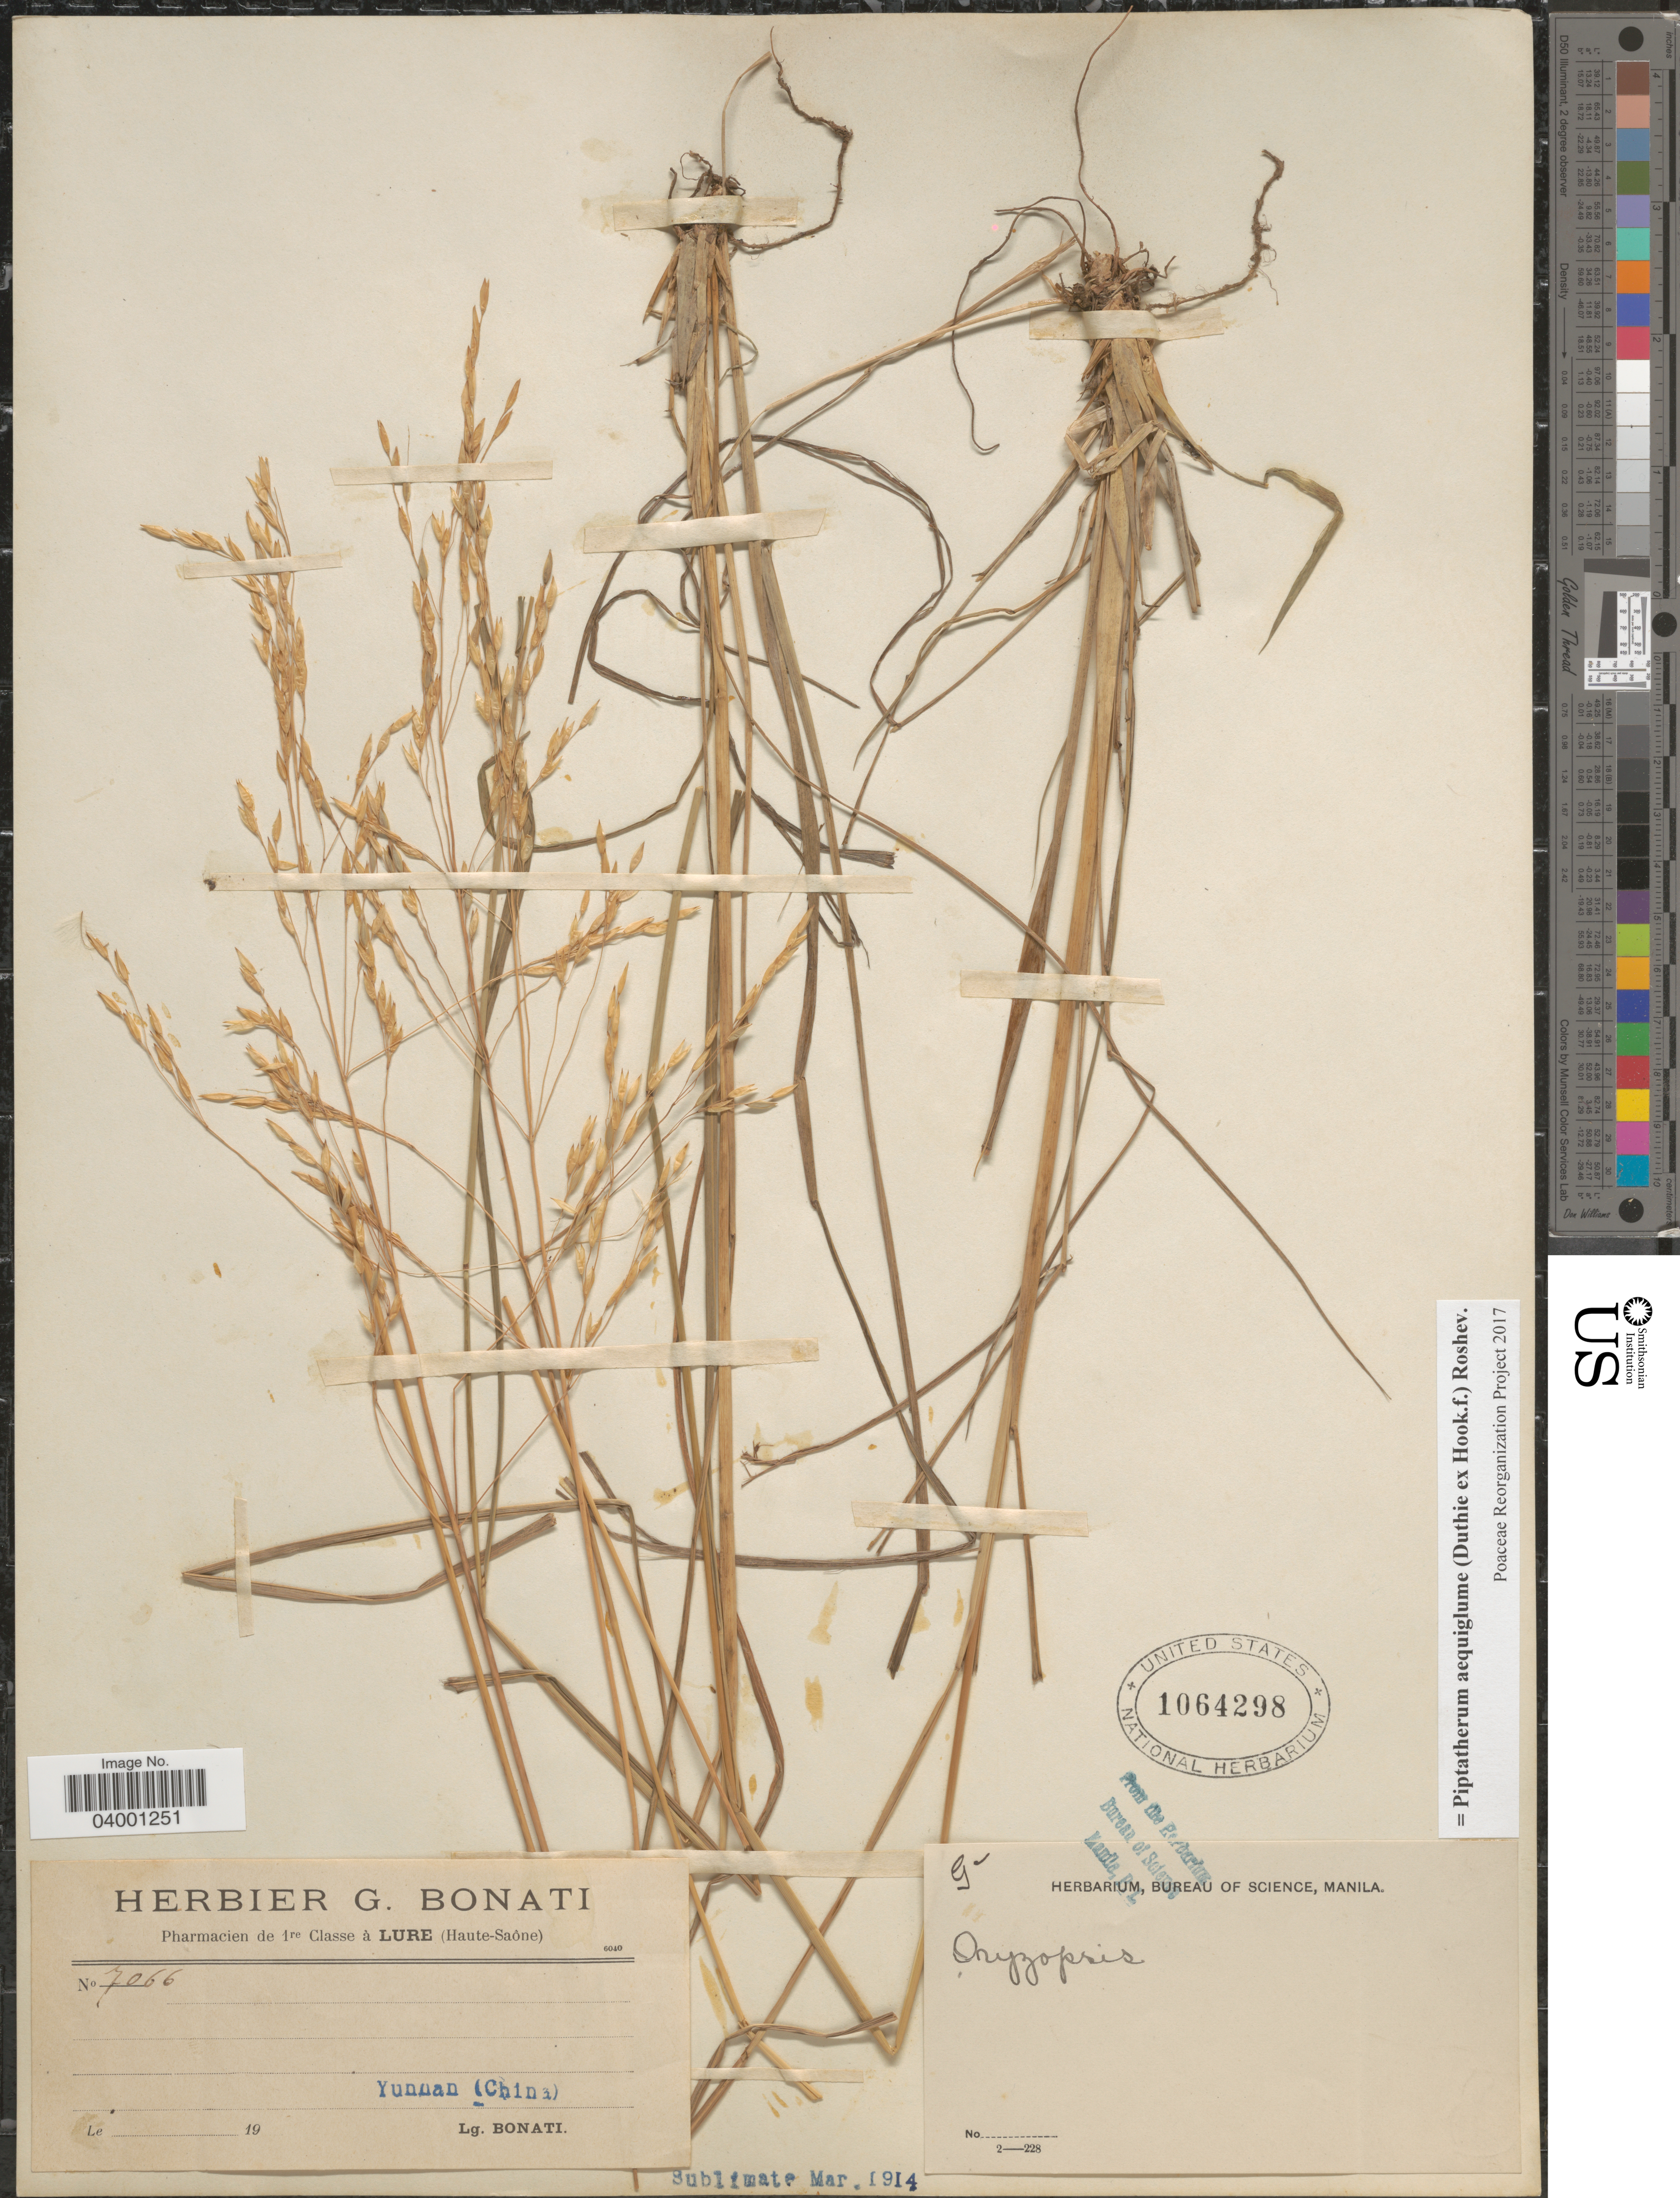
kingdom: Plantae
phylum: Tracheophyta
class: Liliopsida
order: Poales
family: Poaceae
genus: Piptatherum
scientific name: Piptatherum aequiglume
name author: (Duthie ex Hook. f.) Roshev.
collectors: -. Bonati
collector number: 7066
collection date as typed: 19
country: China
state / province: Yunnan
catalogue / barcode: US 1064298